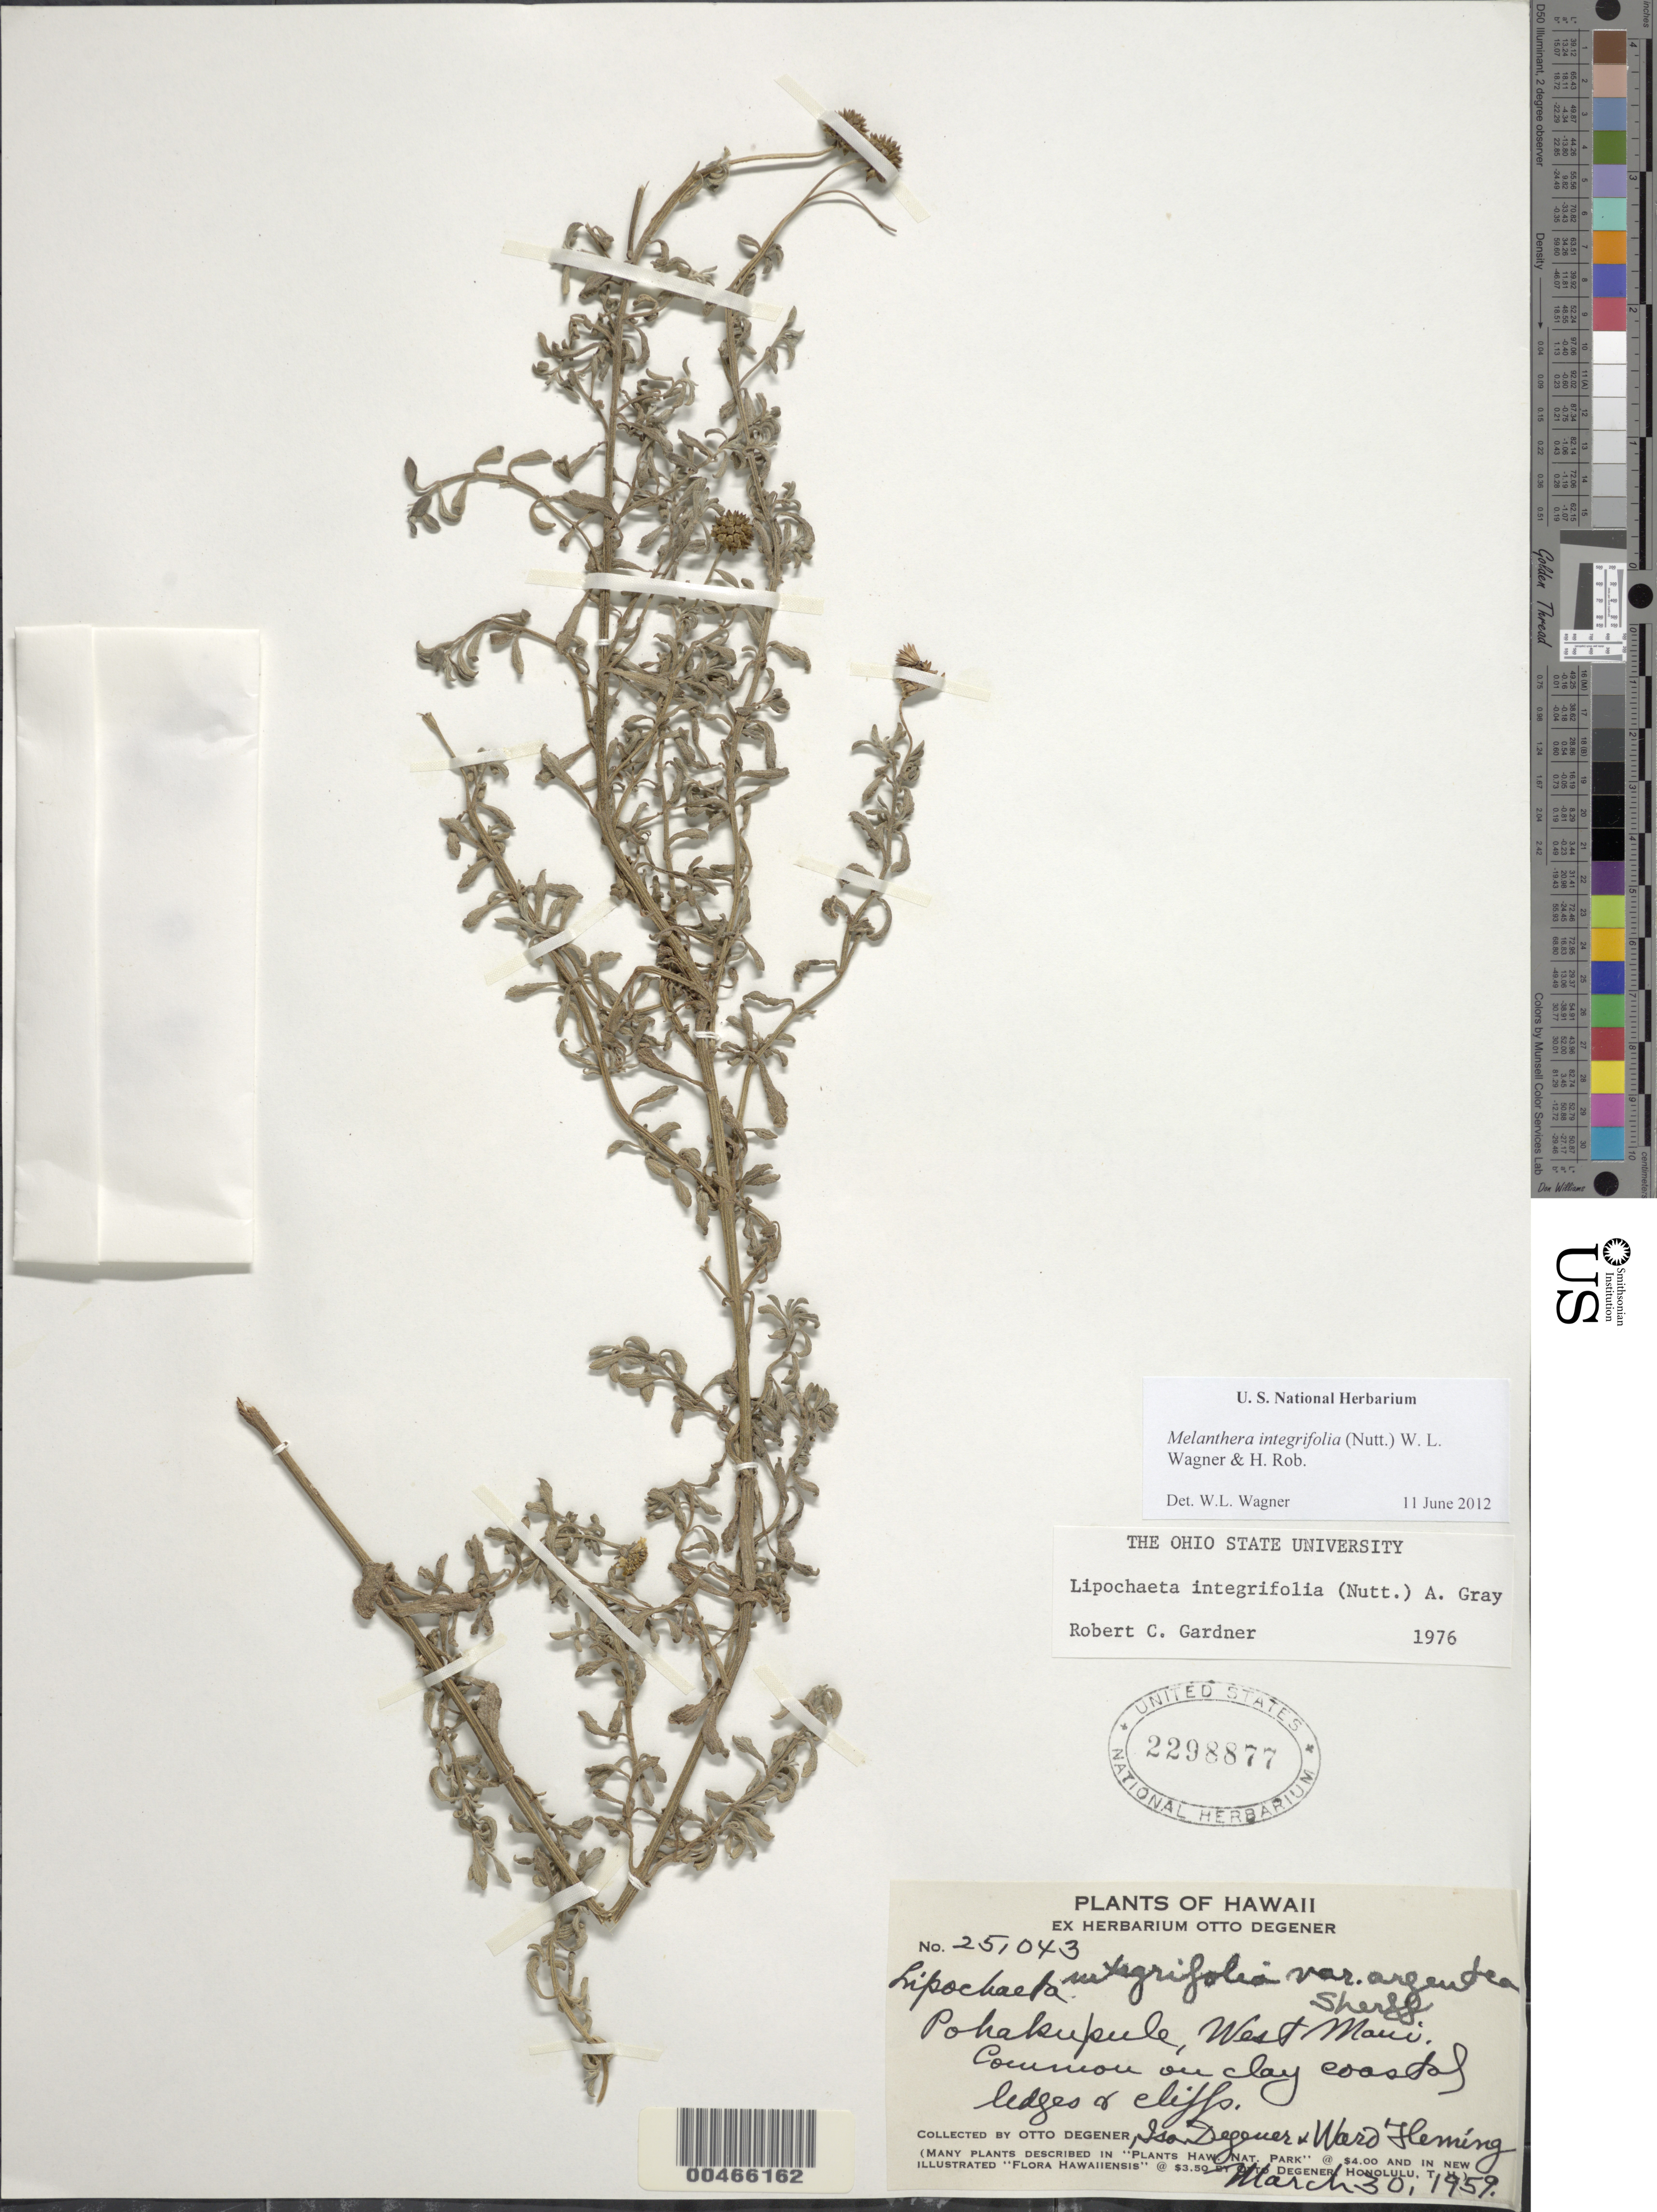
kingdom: Plantae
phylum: Tracheophyta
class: Magnoliopsida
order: Asterales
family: Asteraceae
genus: Wollastonia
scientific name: Wollastonia integrifolia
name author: (Nutt.) Orchard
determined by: Wagner, W. L., (BOT), Smithsonian Institution - National Museum of Natural History (UNITED STATES)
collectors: O. Degener, I. Degener & W. Fleming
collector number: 25043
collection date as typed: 30 Mar 1959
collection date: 1959-03-30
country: United States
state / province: Hawaii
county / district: Maui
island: Maui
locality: Pohakupule, W Maui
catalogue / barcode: US 2298877